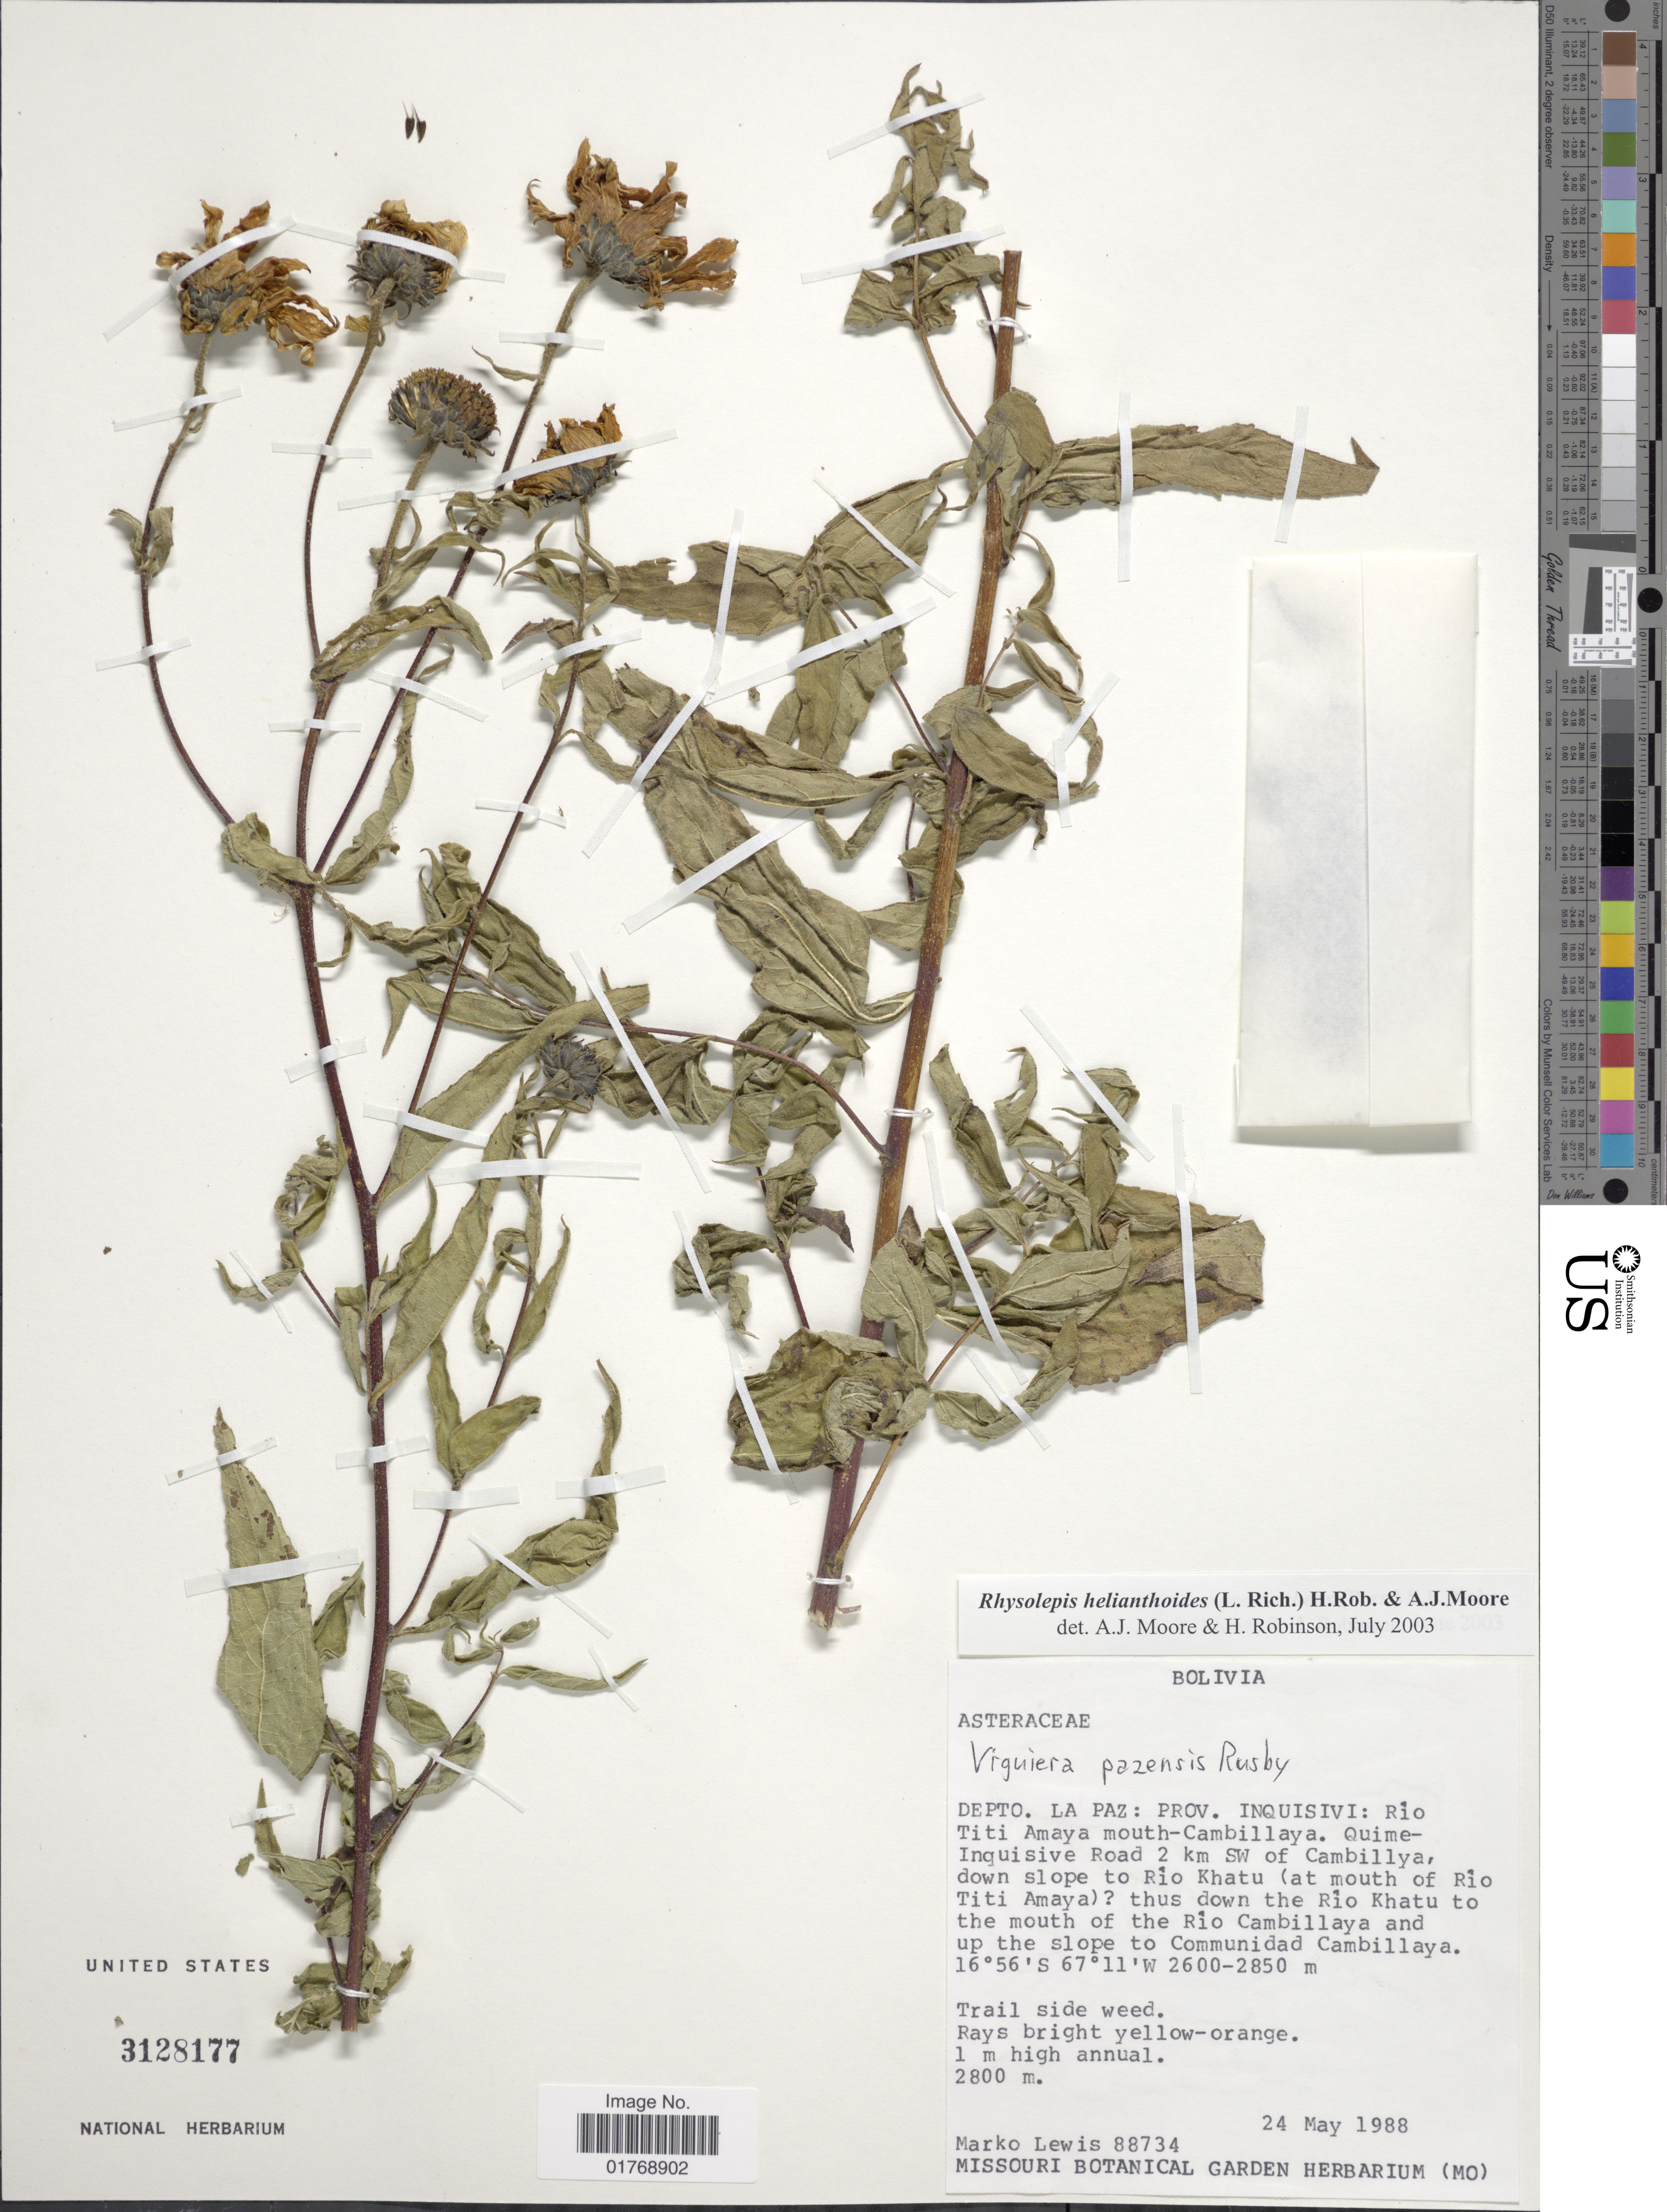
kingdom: Plantae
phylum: Tracheophyta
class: Magnoliopsida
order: Asterales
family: Asteraceae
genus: Viguiera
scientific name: Viguiera procumbens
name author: (Pers.) S.F. Blake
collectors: M. A. Lewis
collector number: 88734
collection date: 1988-05-24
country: Bolivia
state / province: La Paz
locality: Depto. La Paz: Prov. Inquisivi: Río Titi Amaya mouth-Cambillaya. Quime-Inquisive Road 2 km SW of Cambillya, down slope to Río Khatu (at mouth of Río Titi Amaya) thus down the Río Khatu to the mouth of the Río Cambillaya and up the slope to Communidad Cambillaya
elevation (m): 2600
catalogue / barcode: US 3128177